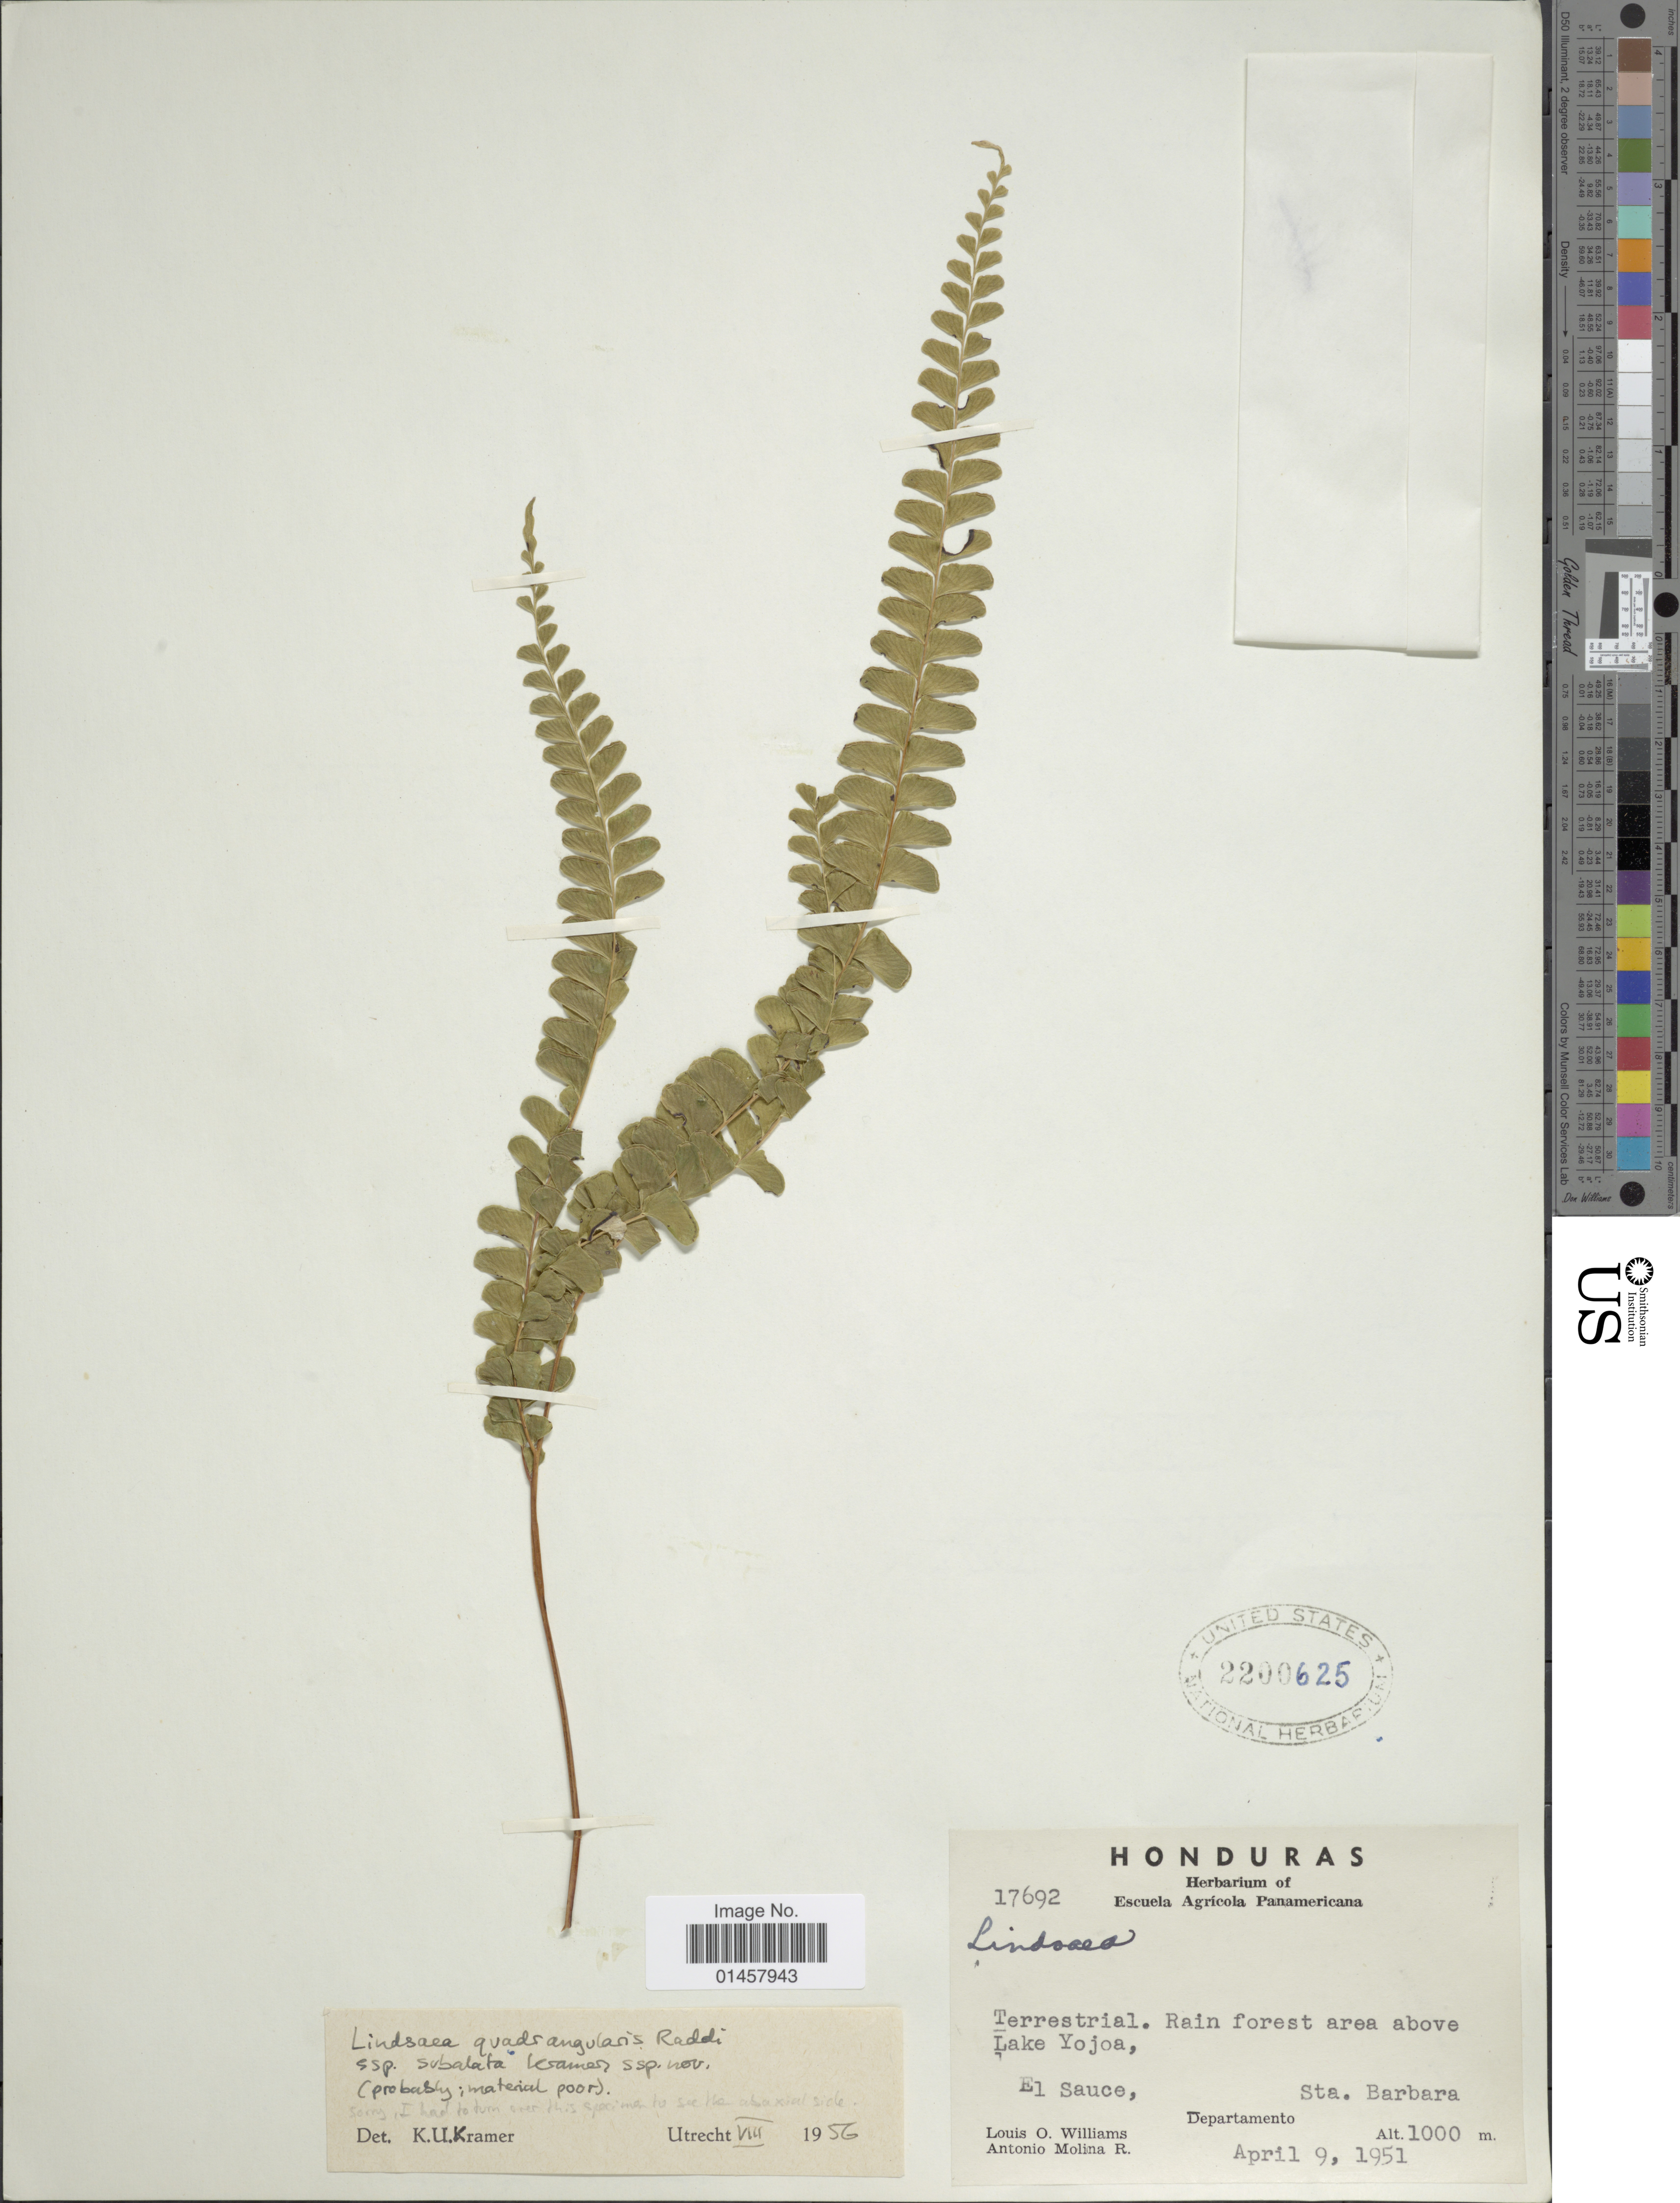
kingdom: Plantae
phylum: Tracheophyta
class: Polypodiopsida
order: Polypodiales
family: Lindsaeaceae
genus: Lindsaea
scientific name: Lindsaea quadrangularis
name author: Raddi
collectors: L. O. Williams & A. Molina R.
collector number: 17692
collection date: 1951-04-09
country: Honduras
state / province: Santa Bárbara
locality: Honduras, Terrestrial, rain forest area above Lake Yojoa, El Sauce, Sta. Barbara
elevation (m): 1000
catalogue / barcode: US 2200625